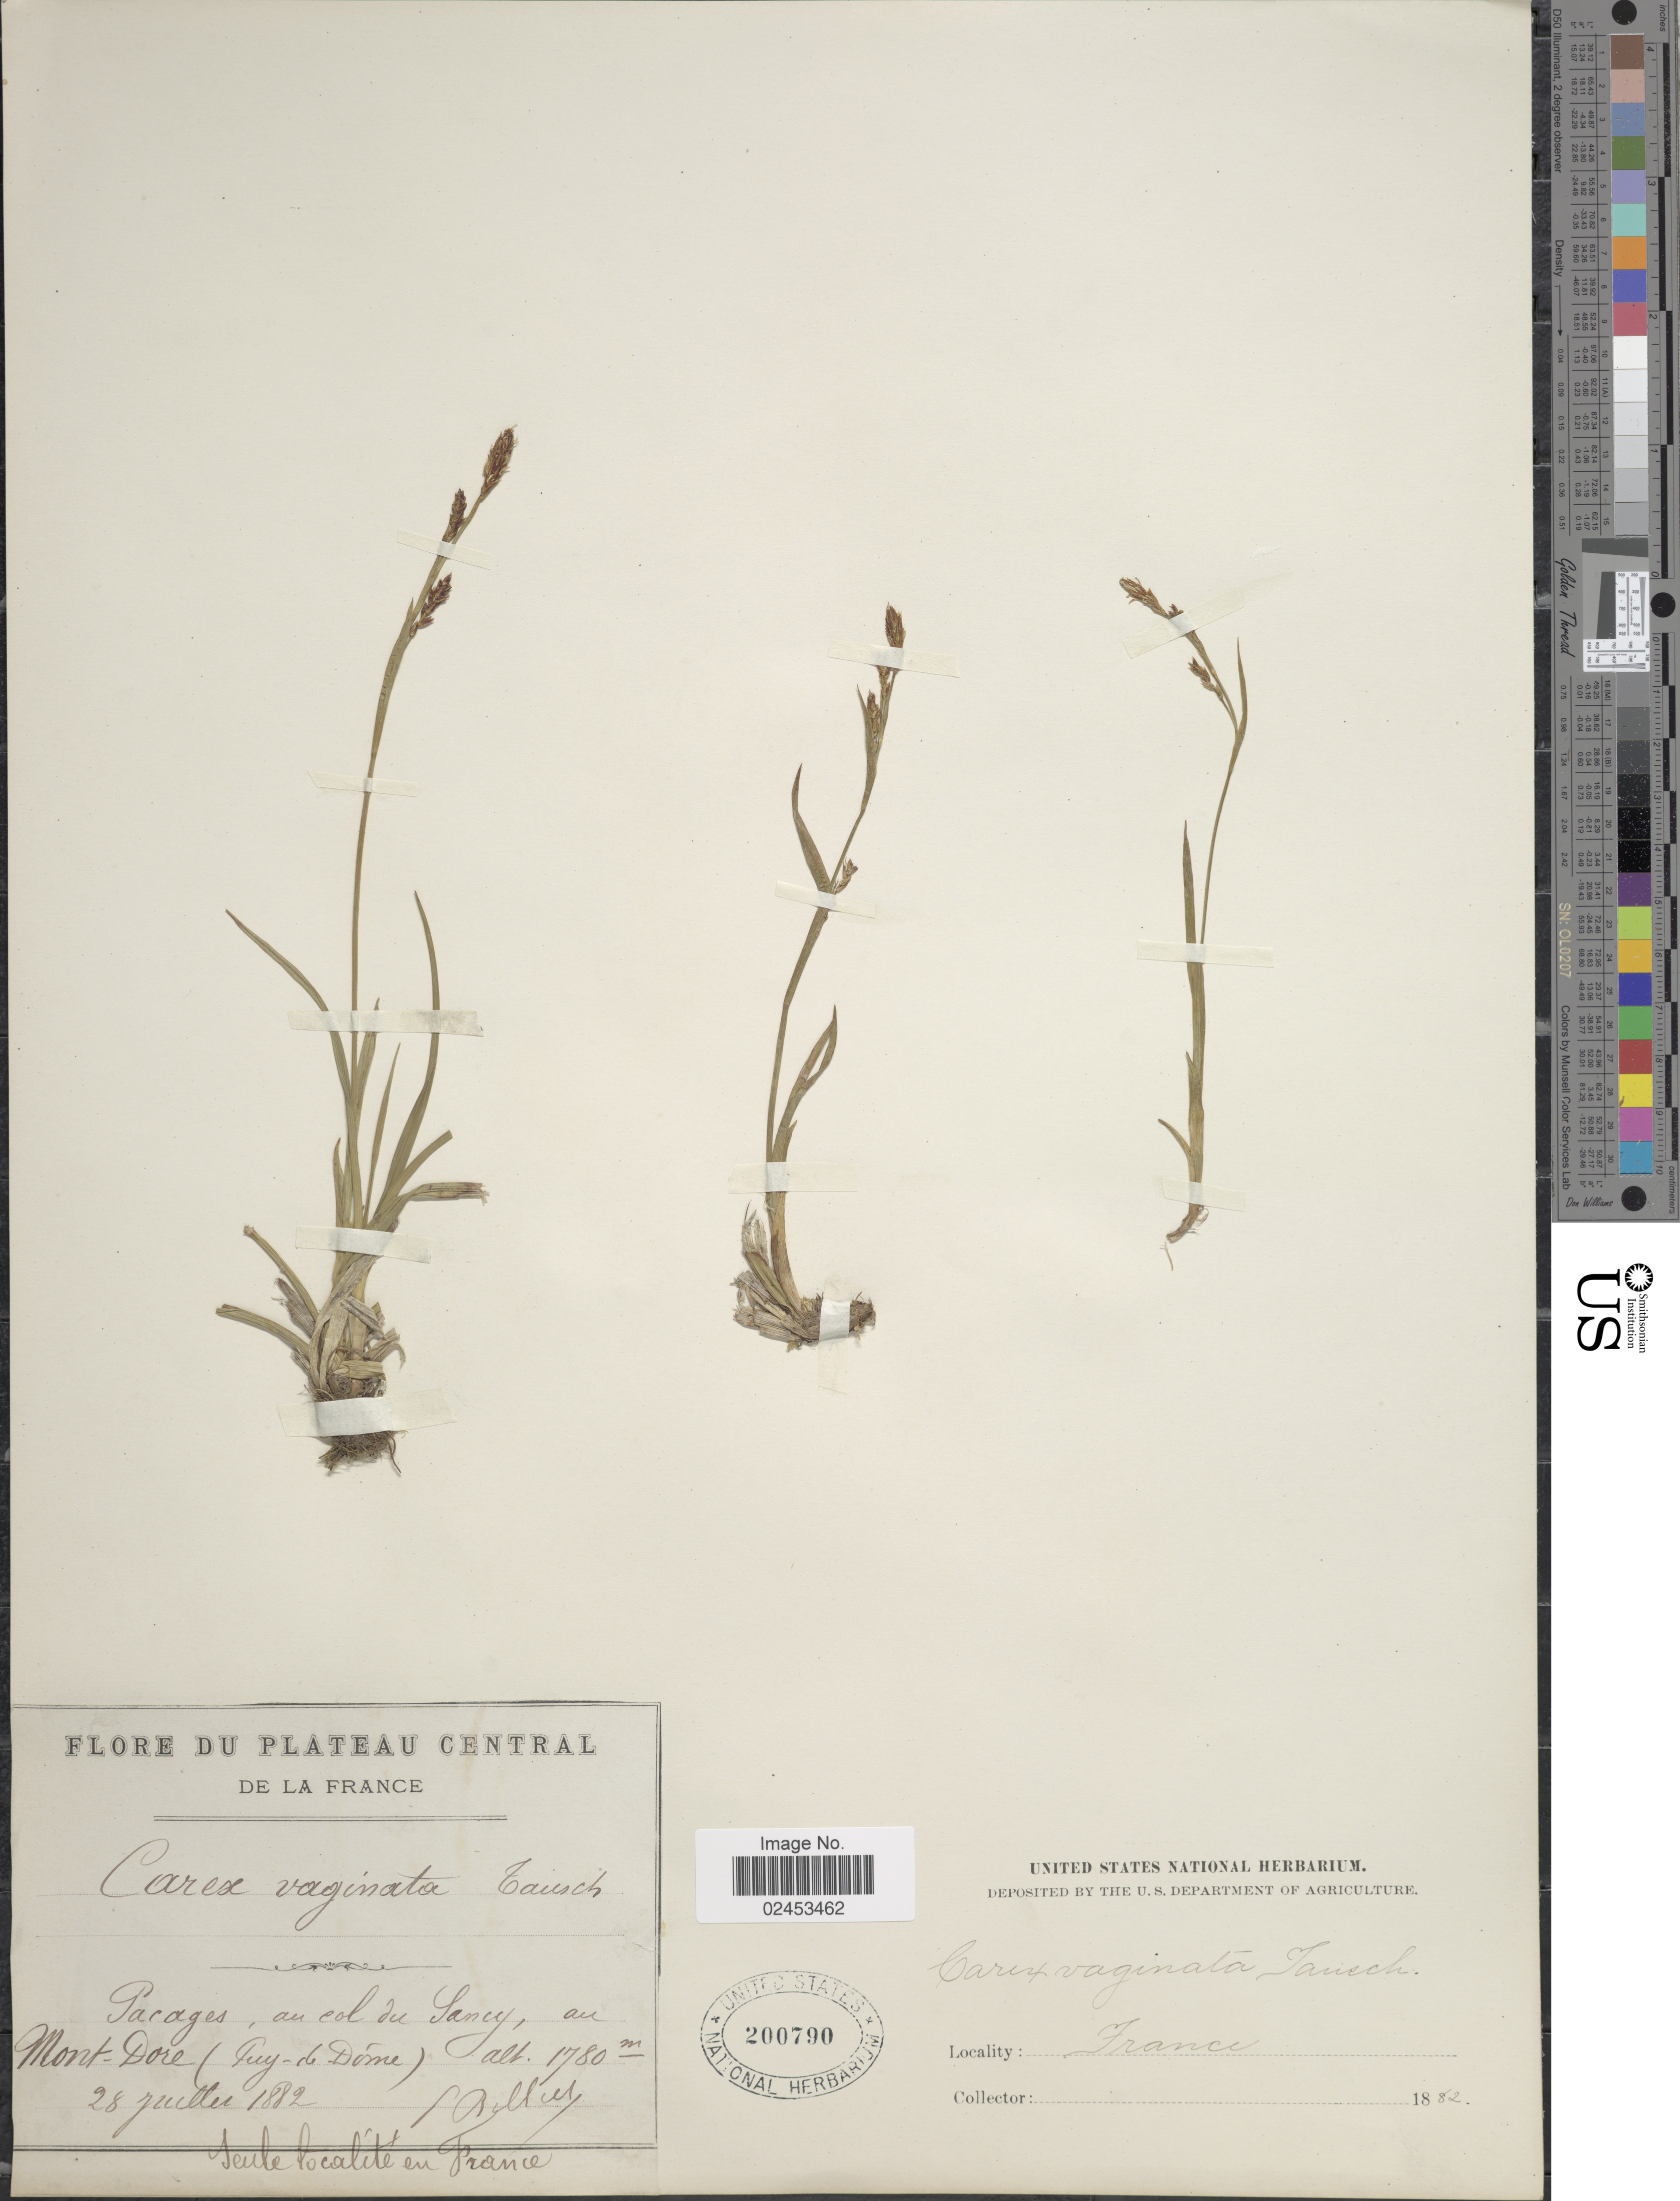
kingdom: Plantae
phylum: Tracheophyta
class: Liliopsida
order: Poales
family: Cyperaceae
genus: Carex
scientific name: Carex vaginata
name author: Tausch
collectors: P. Billiet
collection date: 1882-07-28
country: France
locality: Du Plateau Central, Pacages, an col du Sancy, an Mont-Dore (Puy- de Dóme)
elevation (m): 1780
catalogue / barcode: US 200790